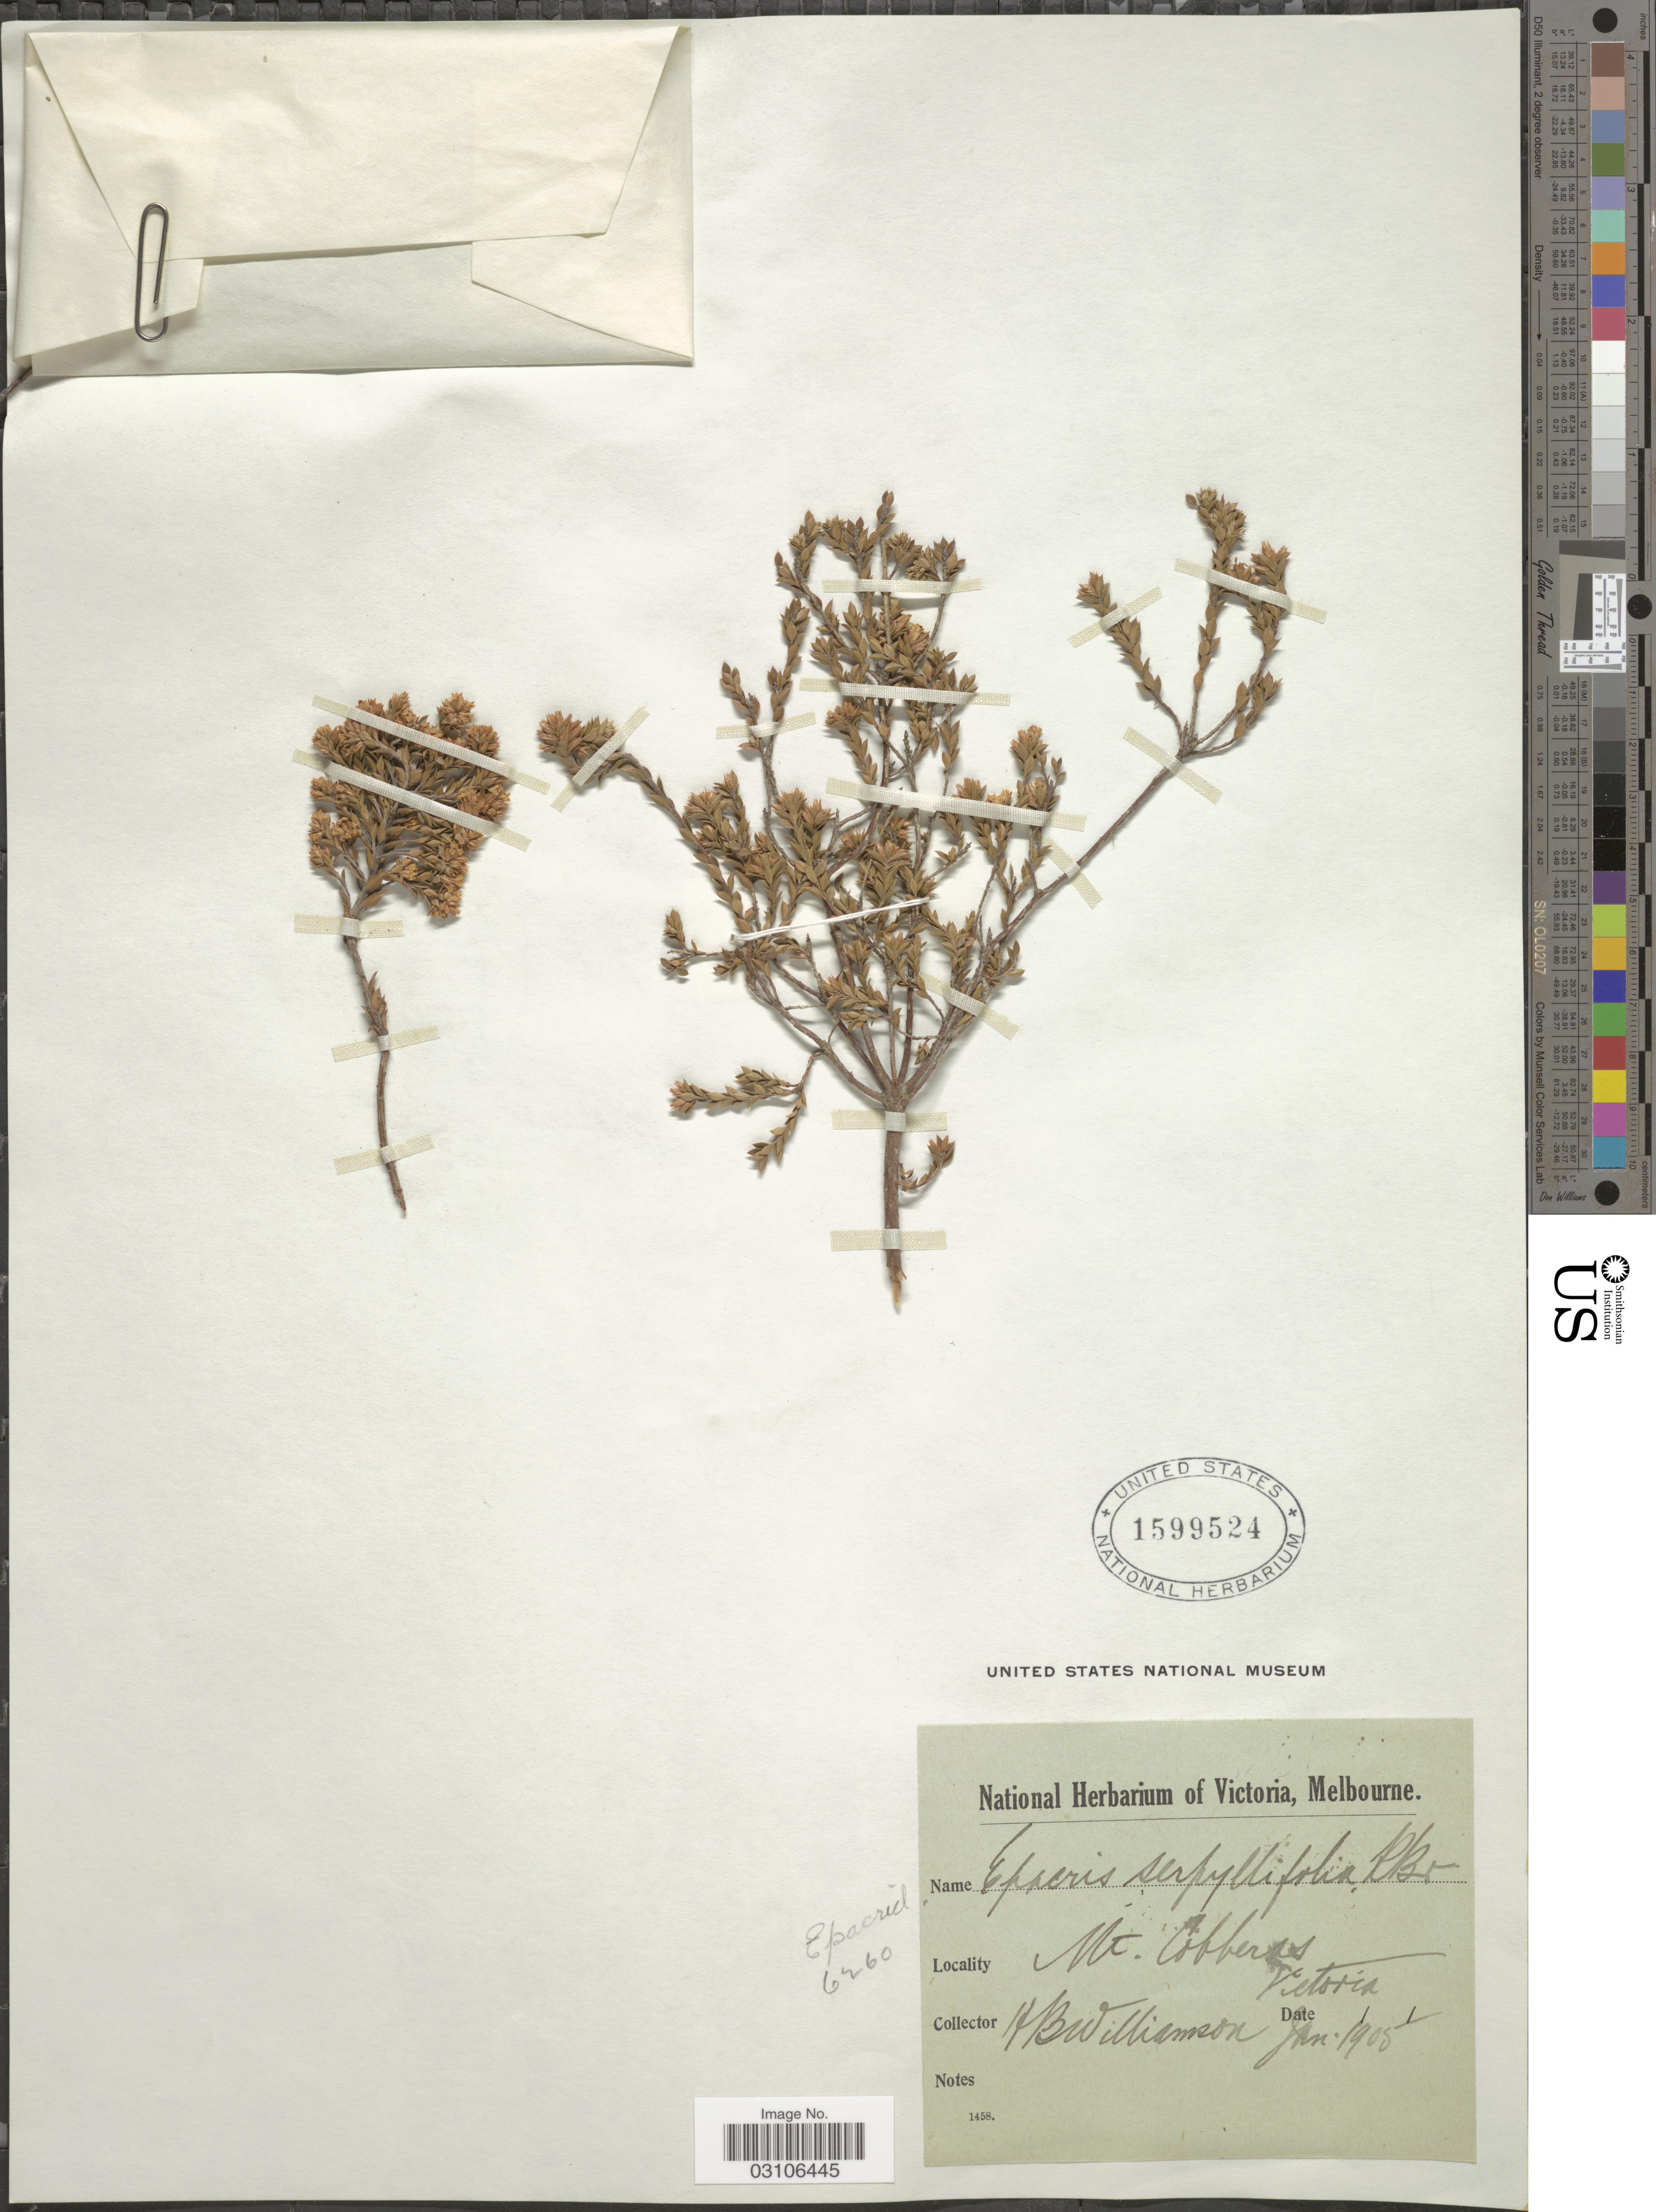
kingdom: Plantae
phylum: Tracheophyta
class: Magnoliopsida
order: Ericales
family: Ericaceae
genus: Epacris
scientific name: Epacris serpyllifolia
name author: R. Br.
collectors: H. Williamson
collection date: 1905-01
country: Australia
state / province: Victoria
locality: Mt. Cobberas, Victoria.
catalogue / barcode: US 1599524